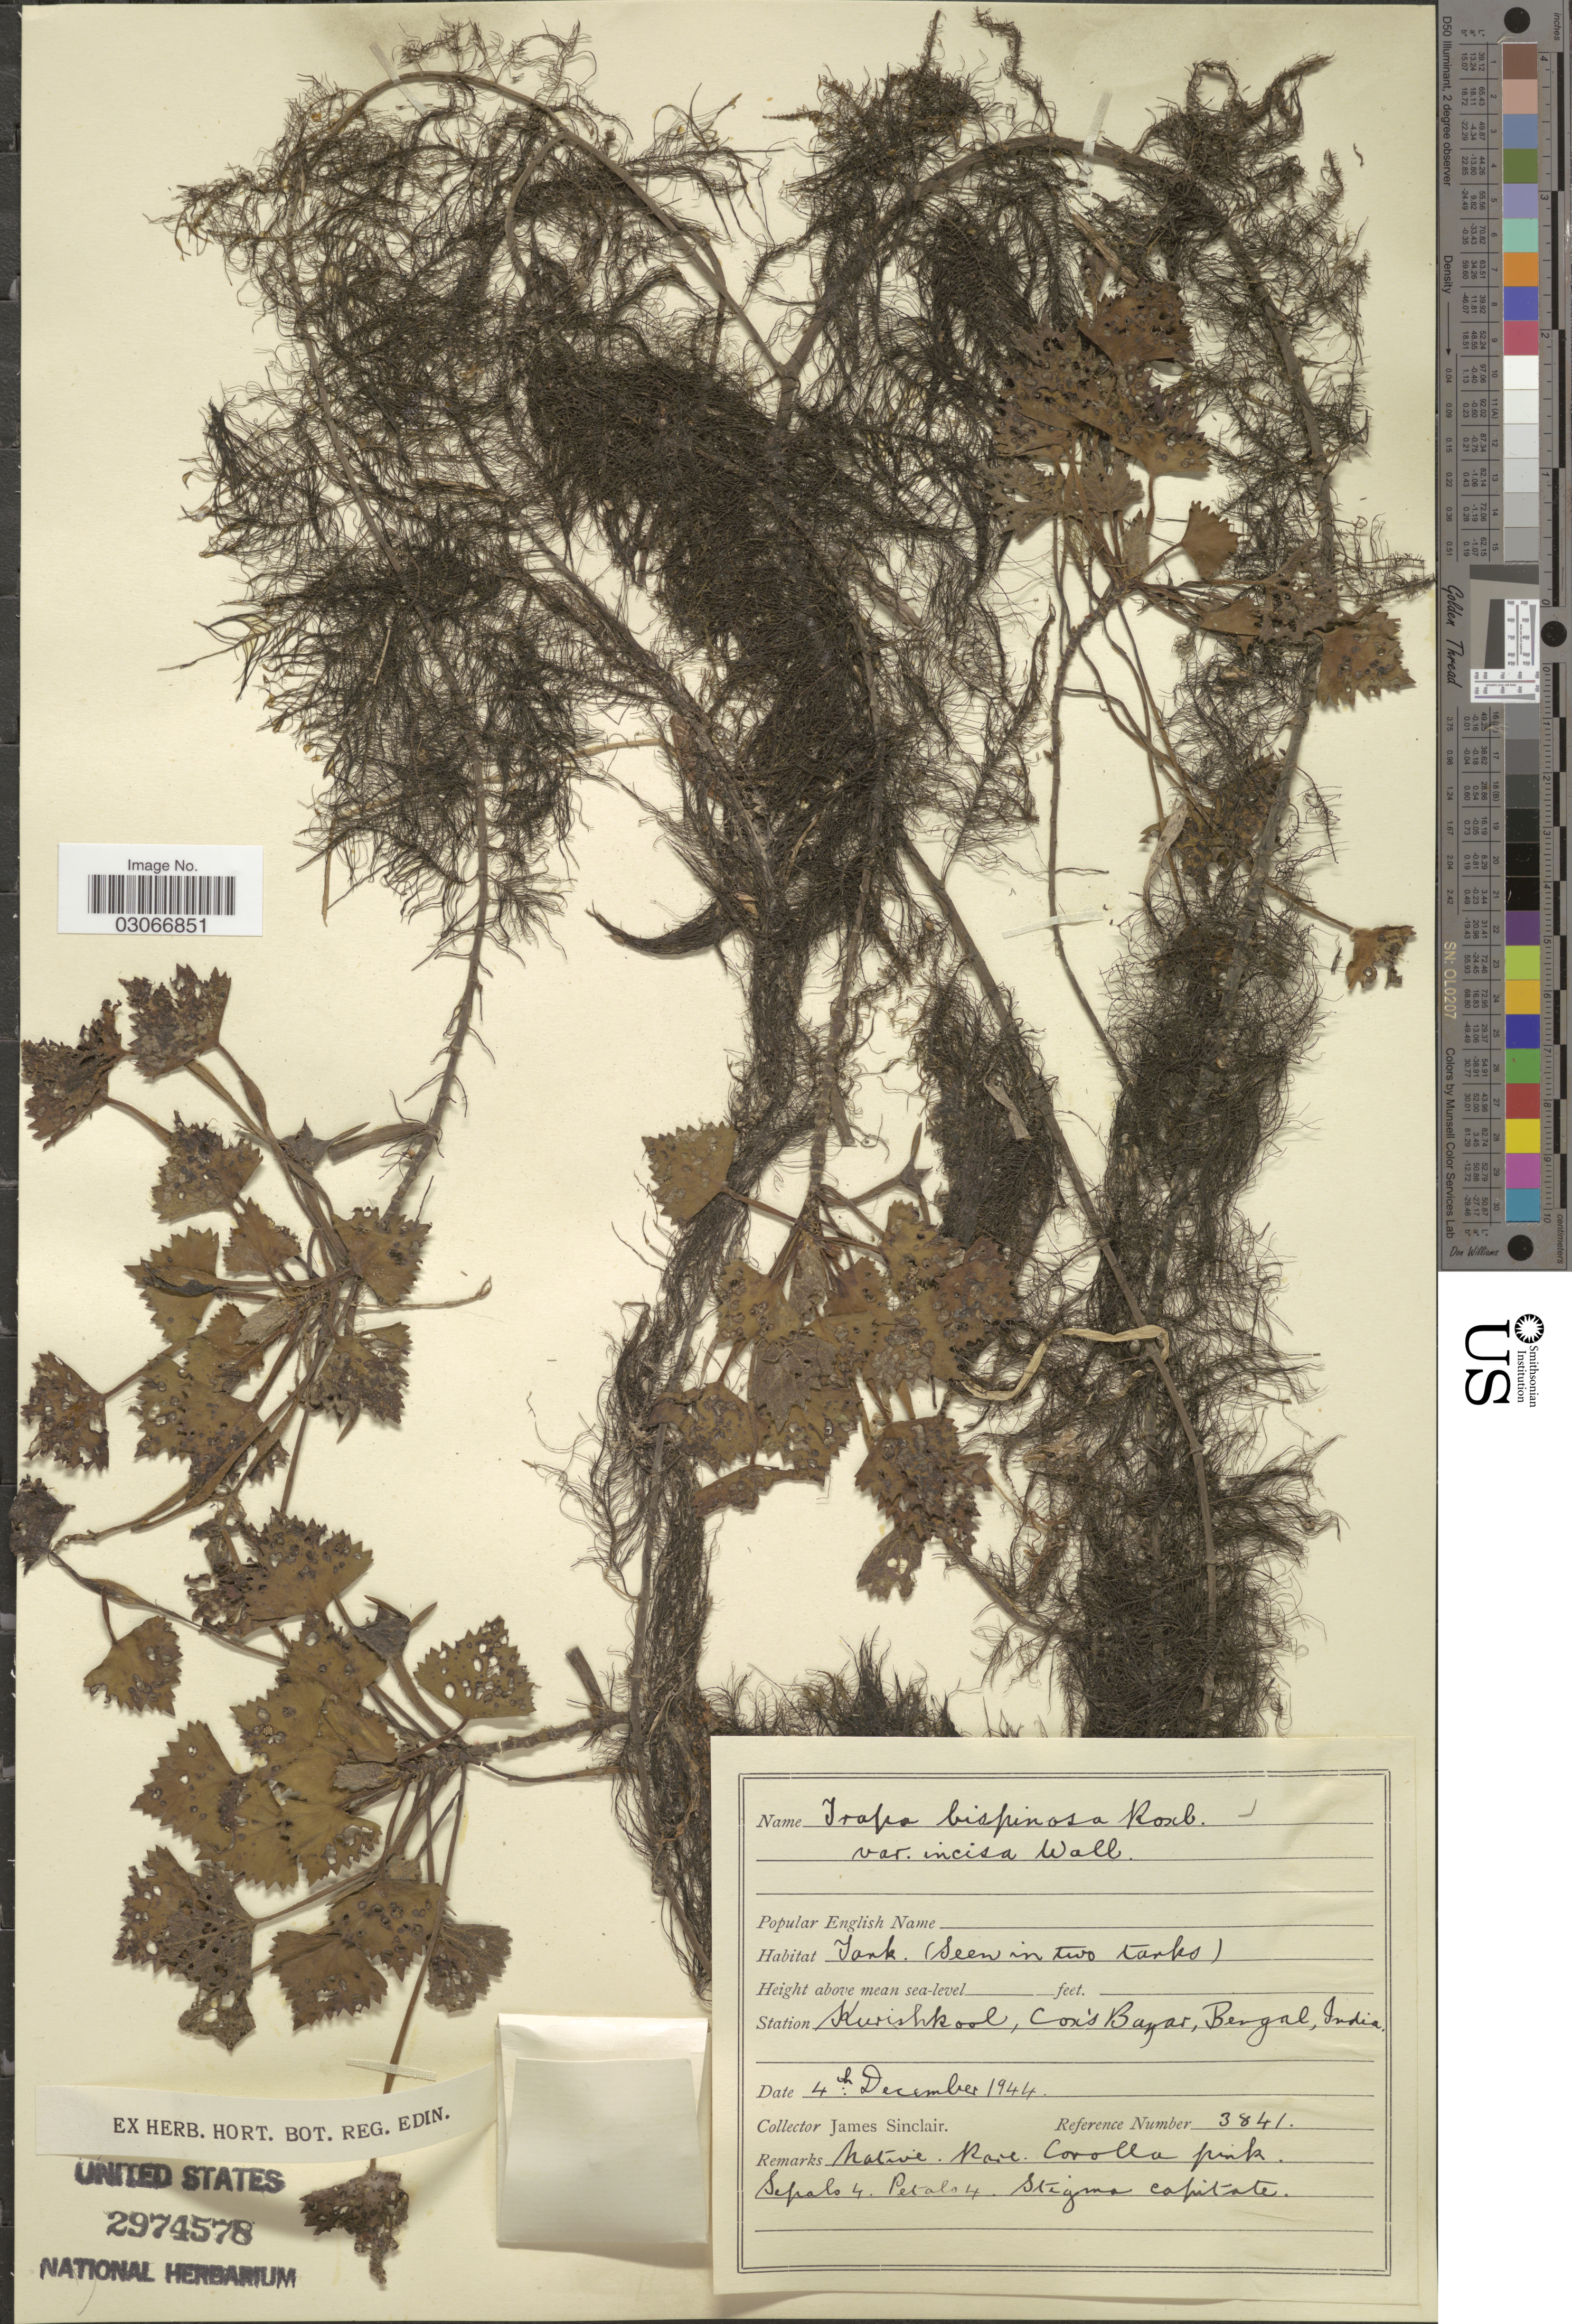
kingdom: Plantae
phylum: Tracheophyta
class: Magnoliopsida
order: Myrtales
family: Lythraceae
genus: Trapa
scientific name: Trapa bispinosa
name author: Roxb.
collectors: J. Sinclair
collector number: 3841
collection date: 1944-12-04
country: Bangladesh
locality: Kwishkool, Cox's Bazar, Bengal.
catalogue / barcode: US 2974578